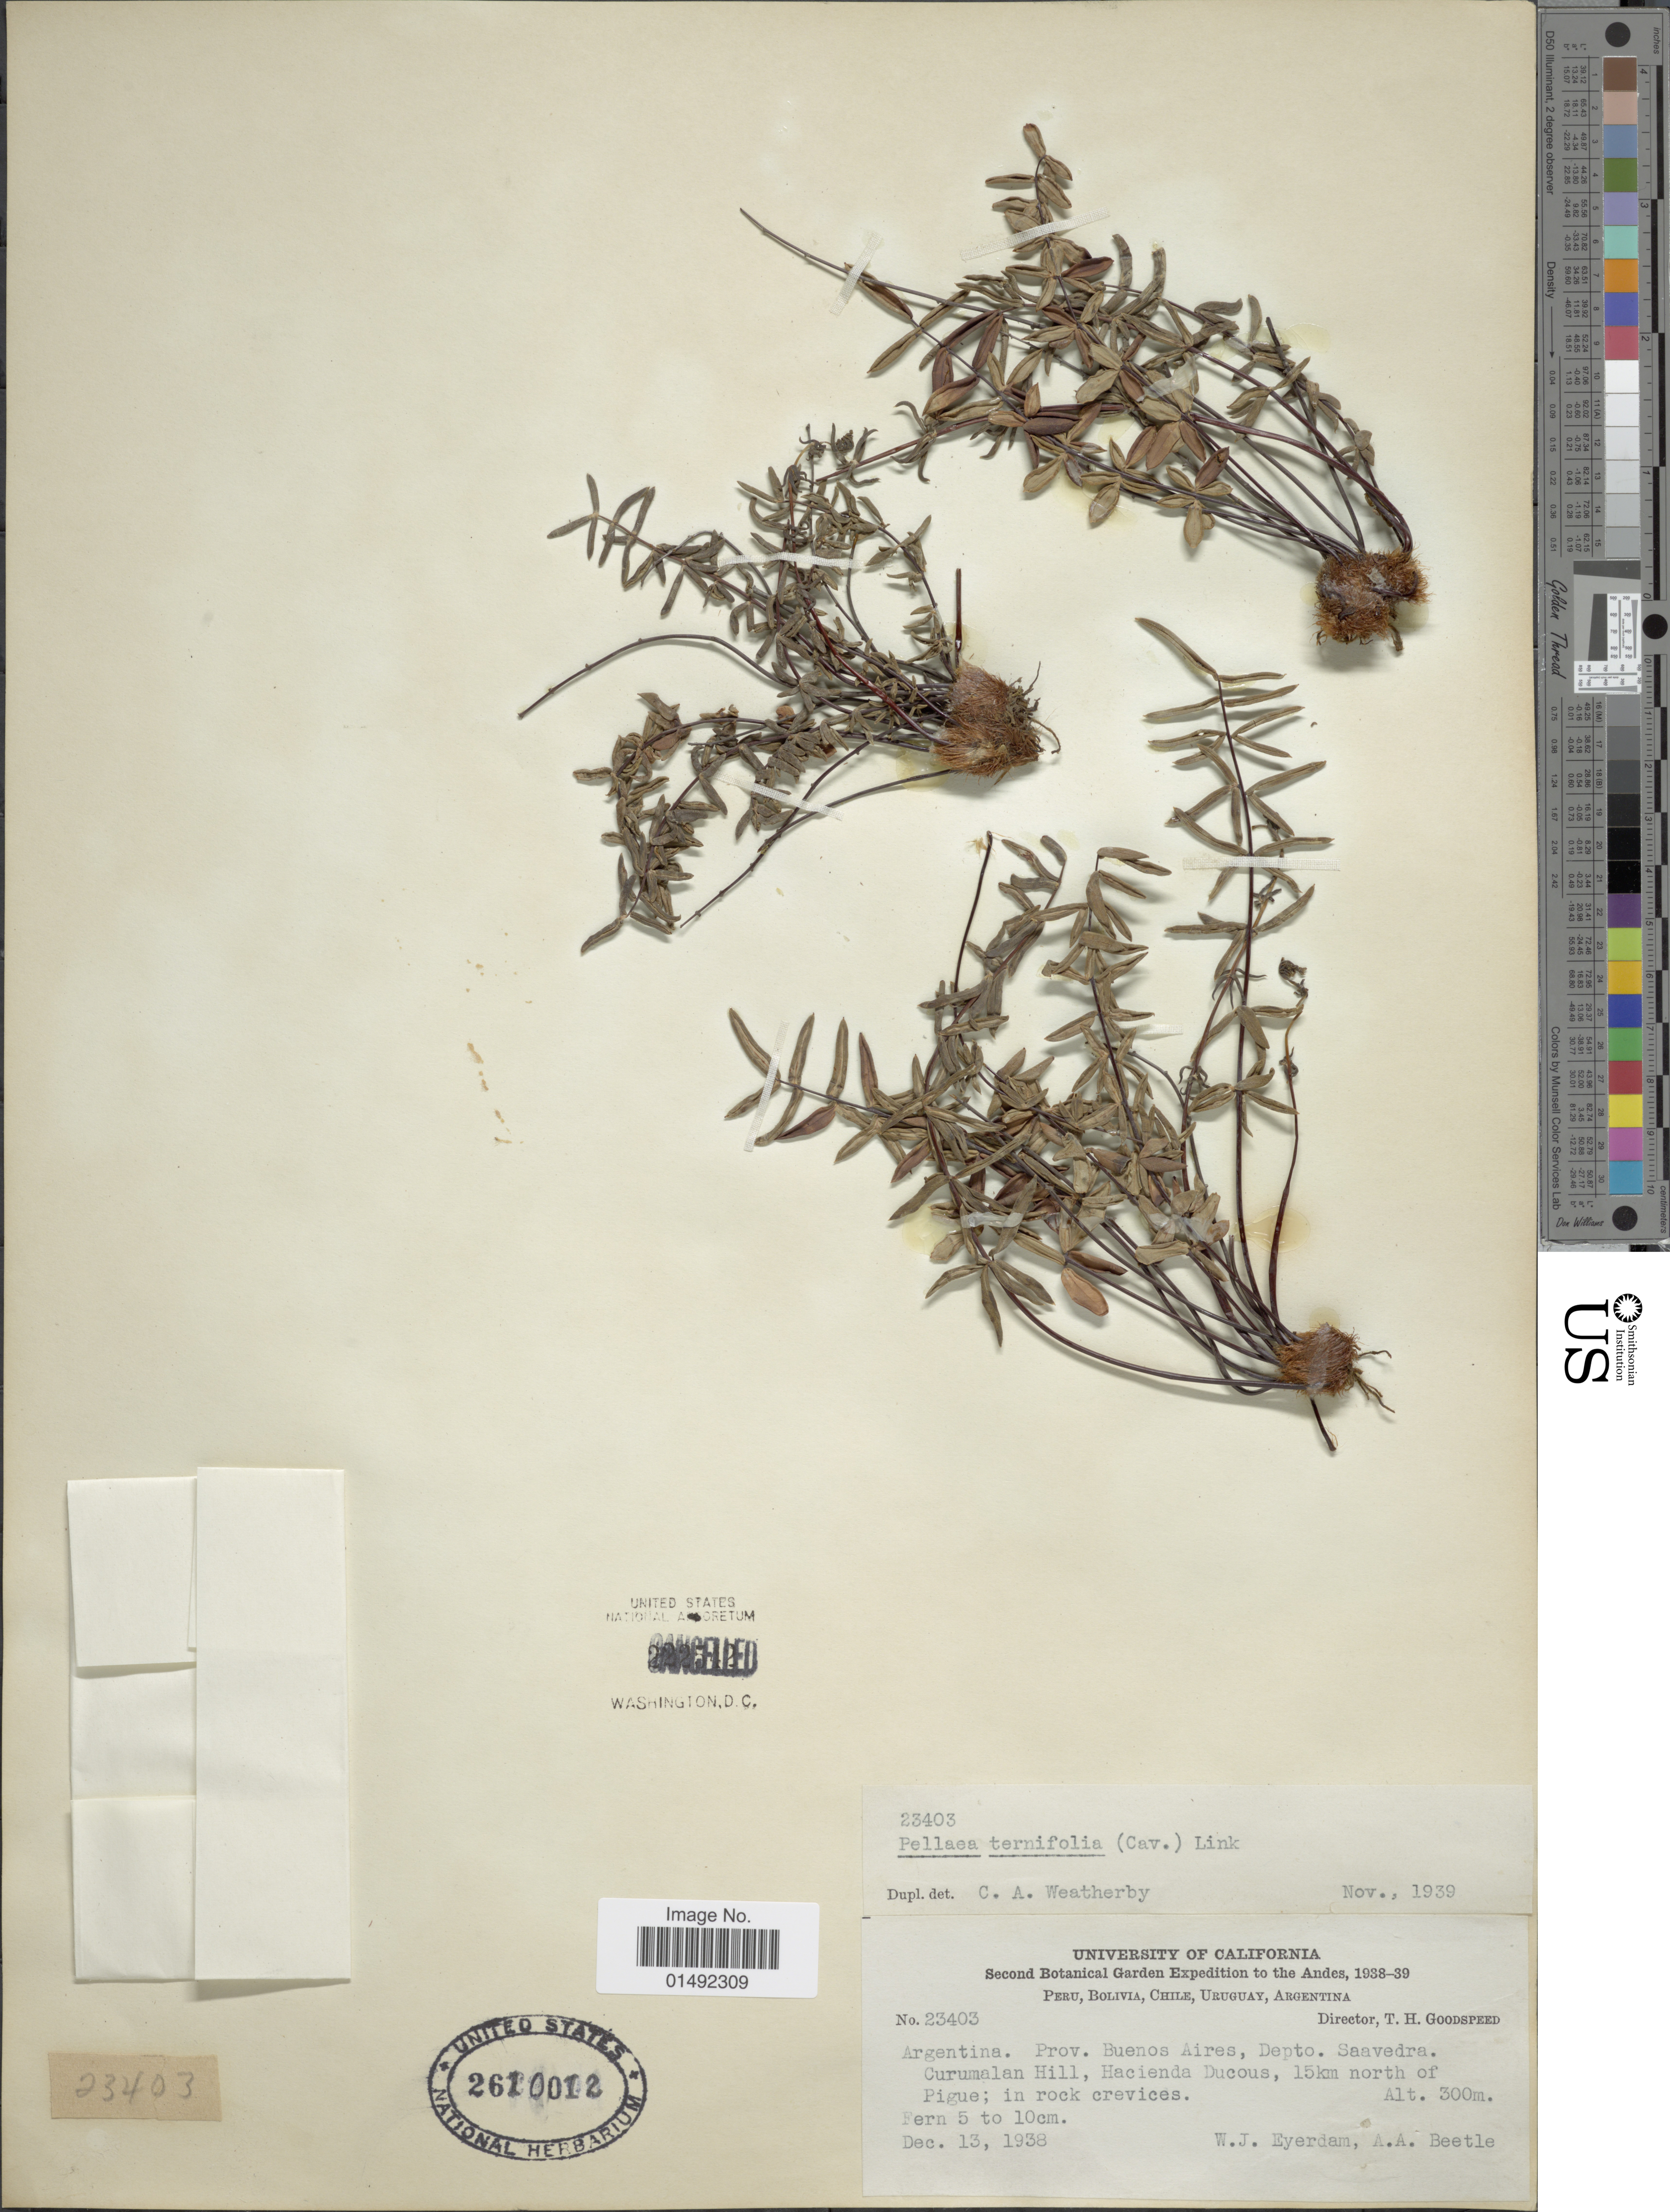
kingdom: Plantae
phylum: Tracheophyta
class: Polypodiopsida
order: Polypodiales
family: Pteridaceae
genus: Pellaea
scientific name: Pellaea ternifolia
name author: (Cav.) Link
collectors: W. J. Eyerdam & A. A. Beetle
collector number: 23403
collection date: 1938-12-13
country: Argentina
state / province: Buenos Aires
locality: Depto Saavedra. Curumalan Hill, hacienda Ducous, 15km north of Pigue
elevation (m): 300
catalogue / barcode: US 2610012